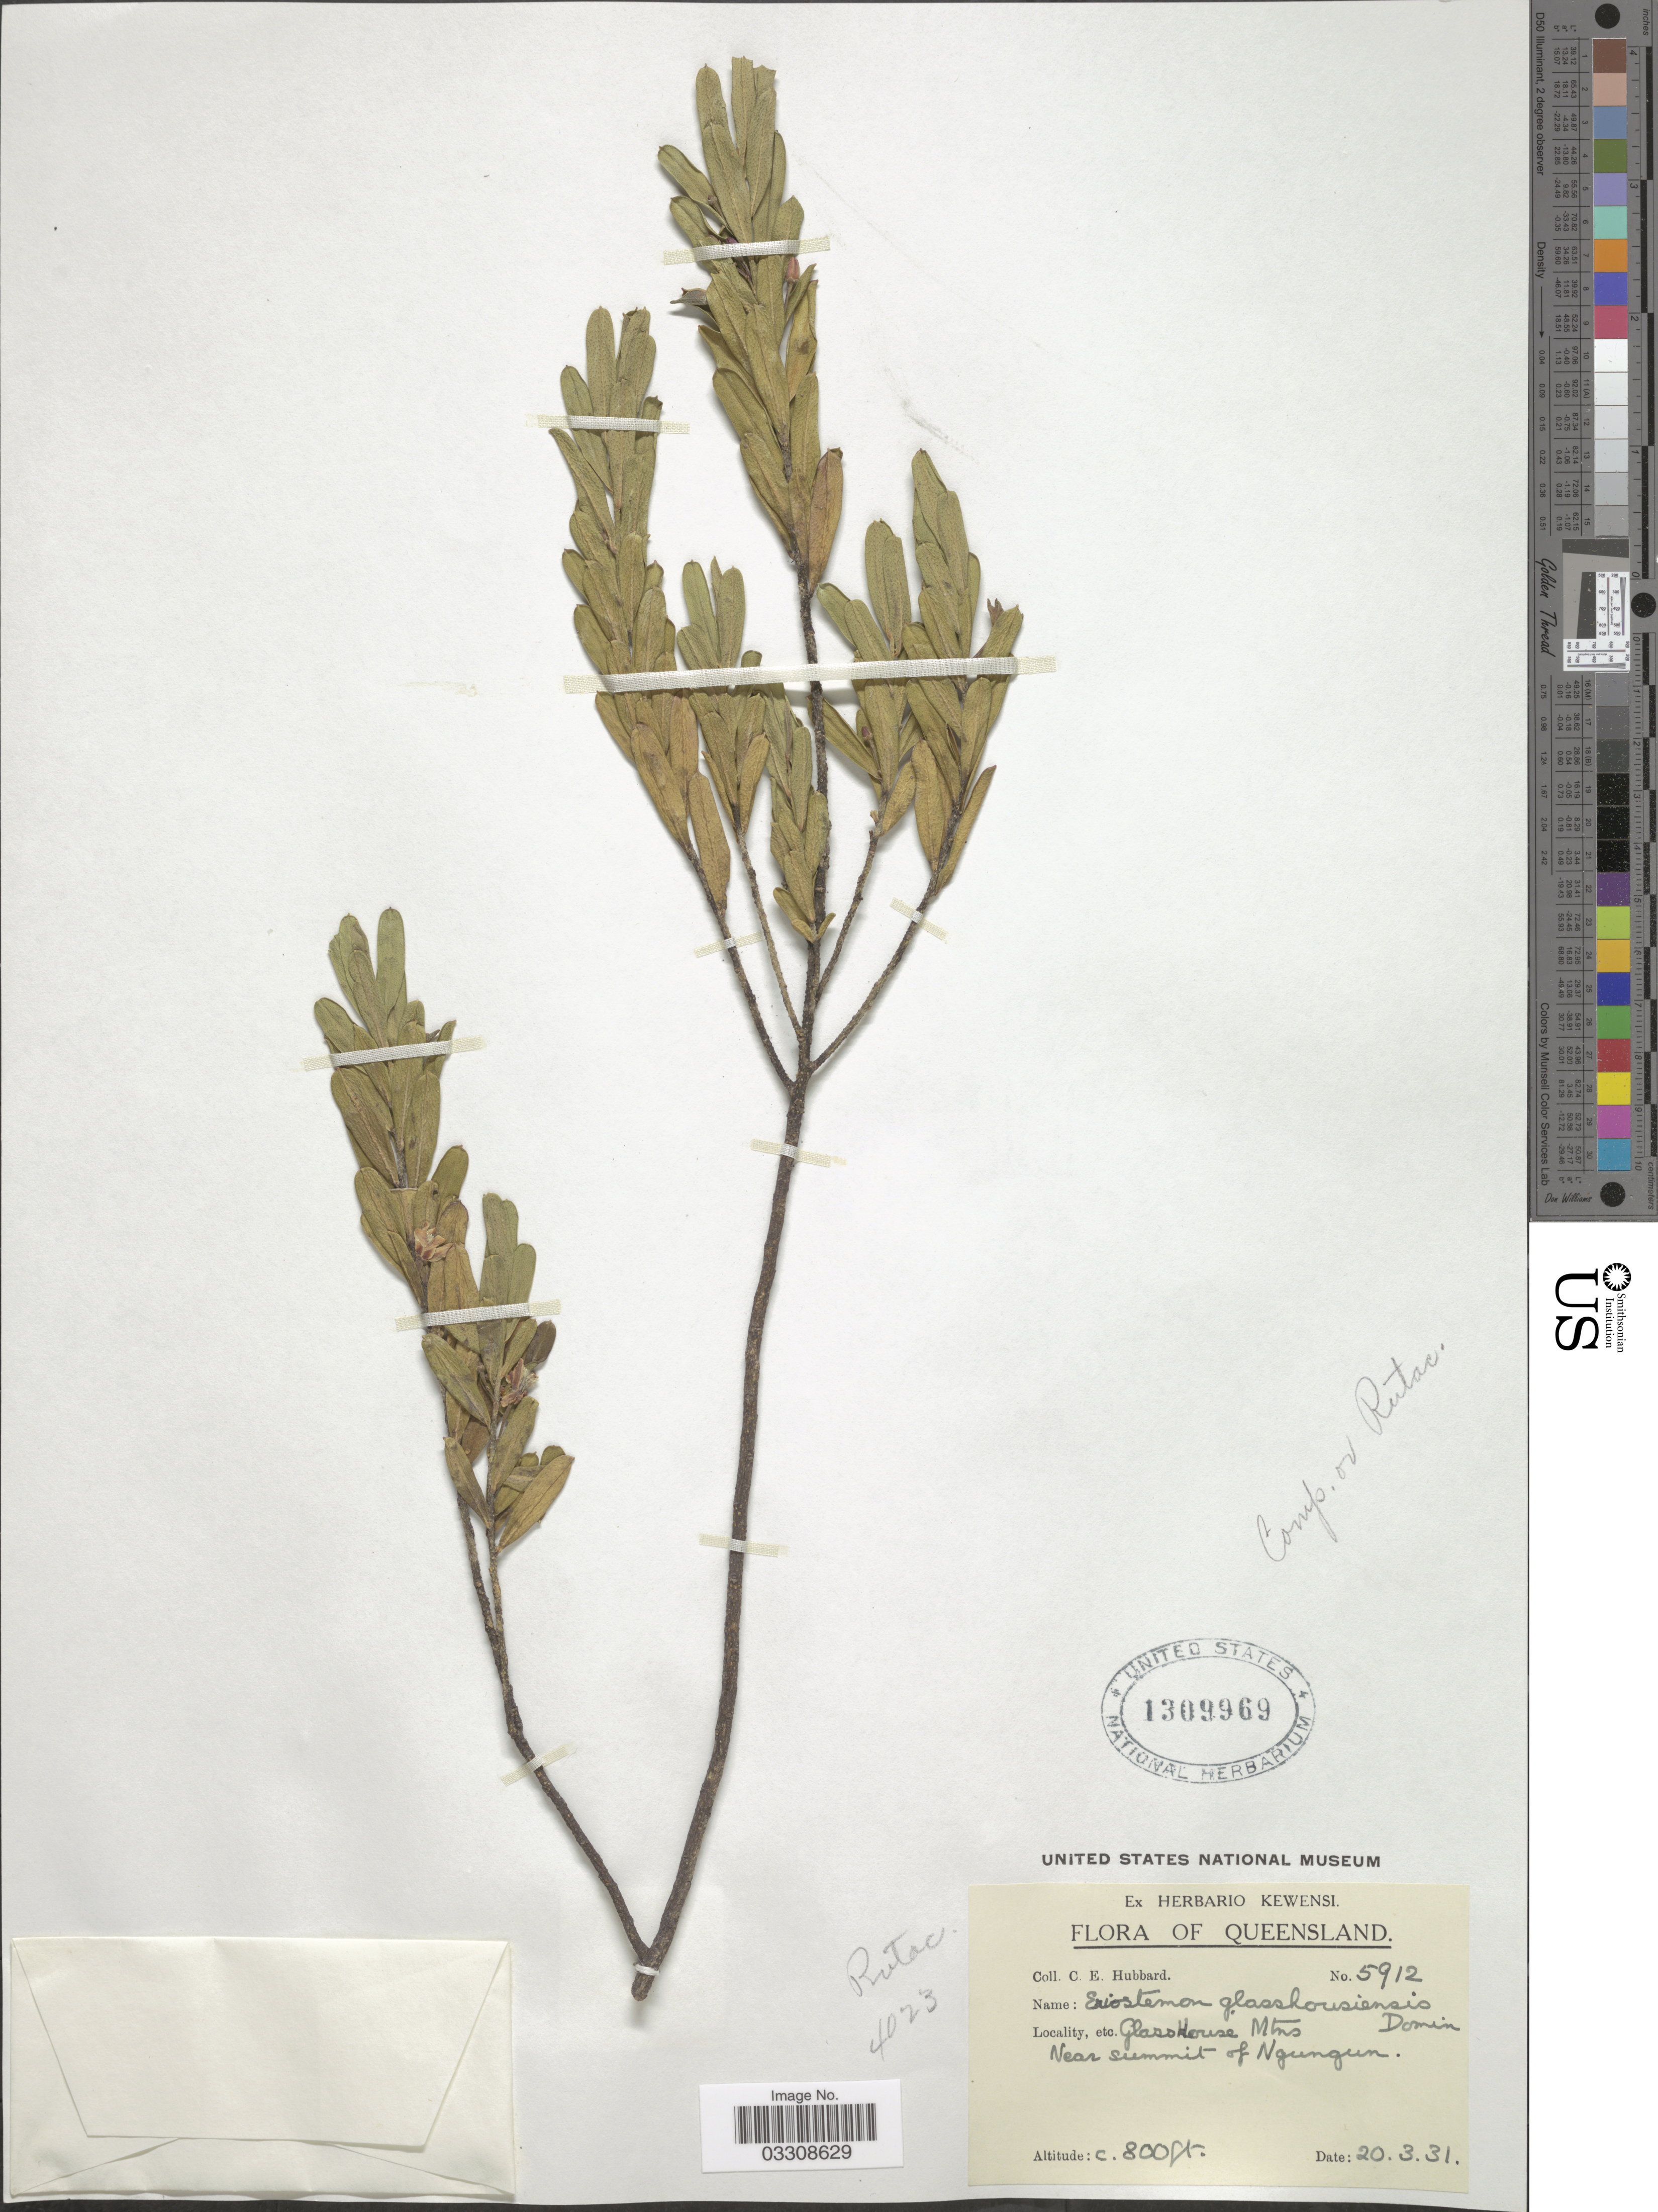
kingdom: Plantae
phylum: Tracheophyta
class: Magnoliopsida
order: Sapindales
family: Rutaceae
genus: Eriostemon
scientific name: Eriostemon glasshousiensis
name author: Domin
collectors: C. E. Hubbard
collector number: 5912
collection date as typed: Transcribed d/m/y: 20/3/31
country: Australia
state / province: Queensland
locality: Glass House Mtns, Near summit of Ngungun.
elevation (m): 244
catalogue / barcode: US 1309969